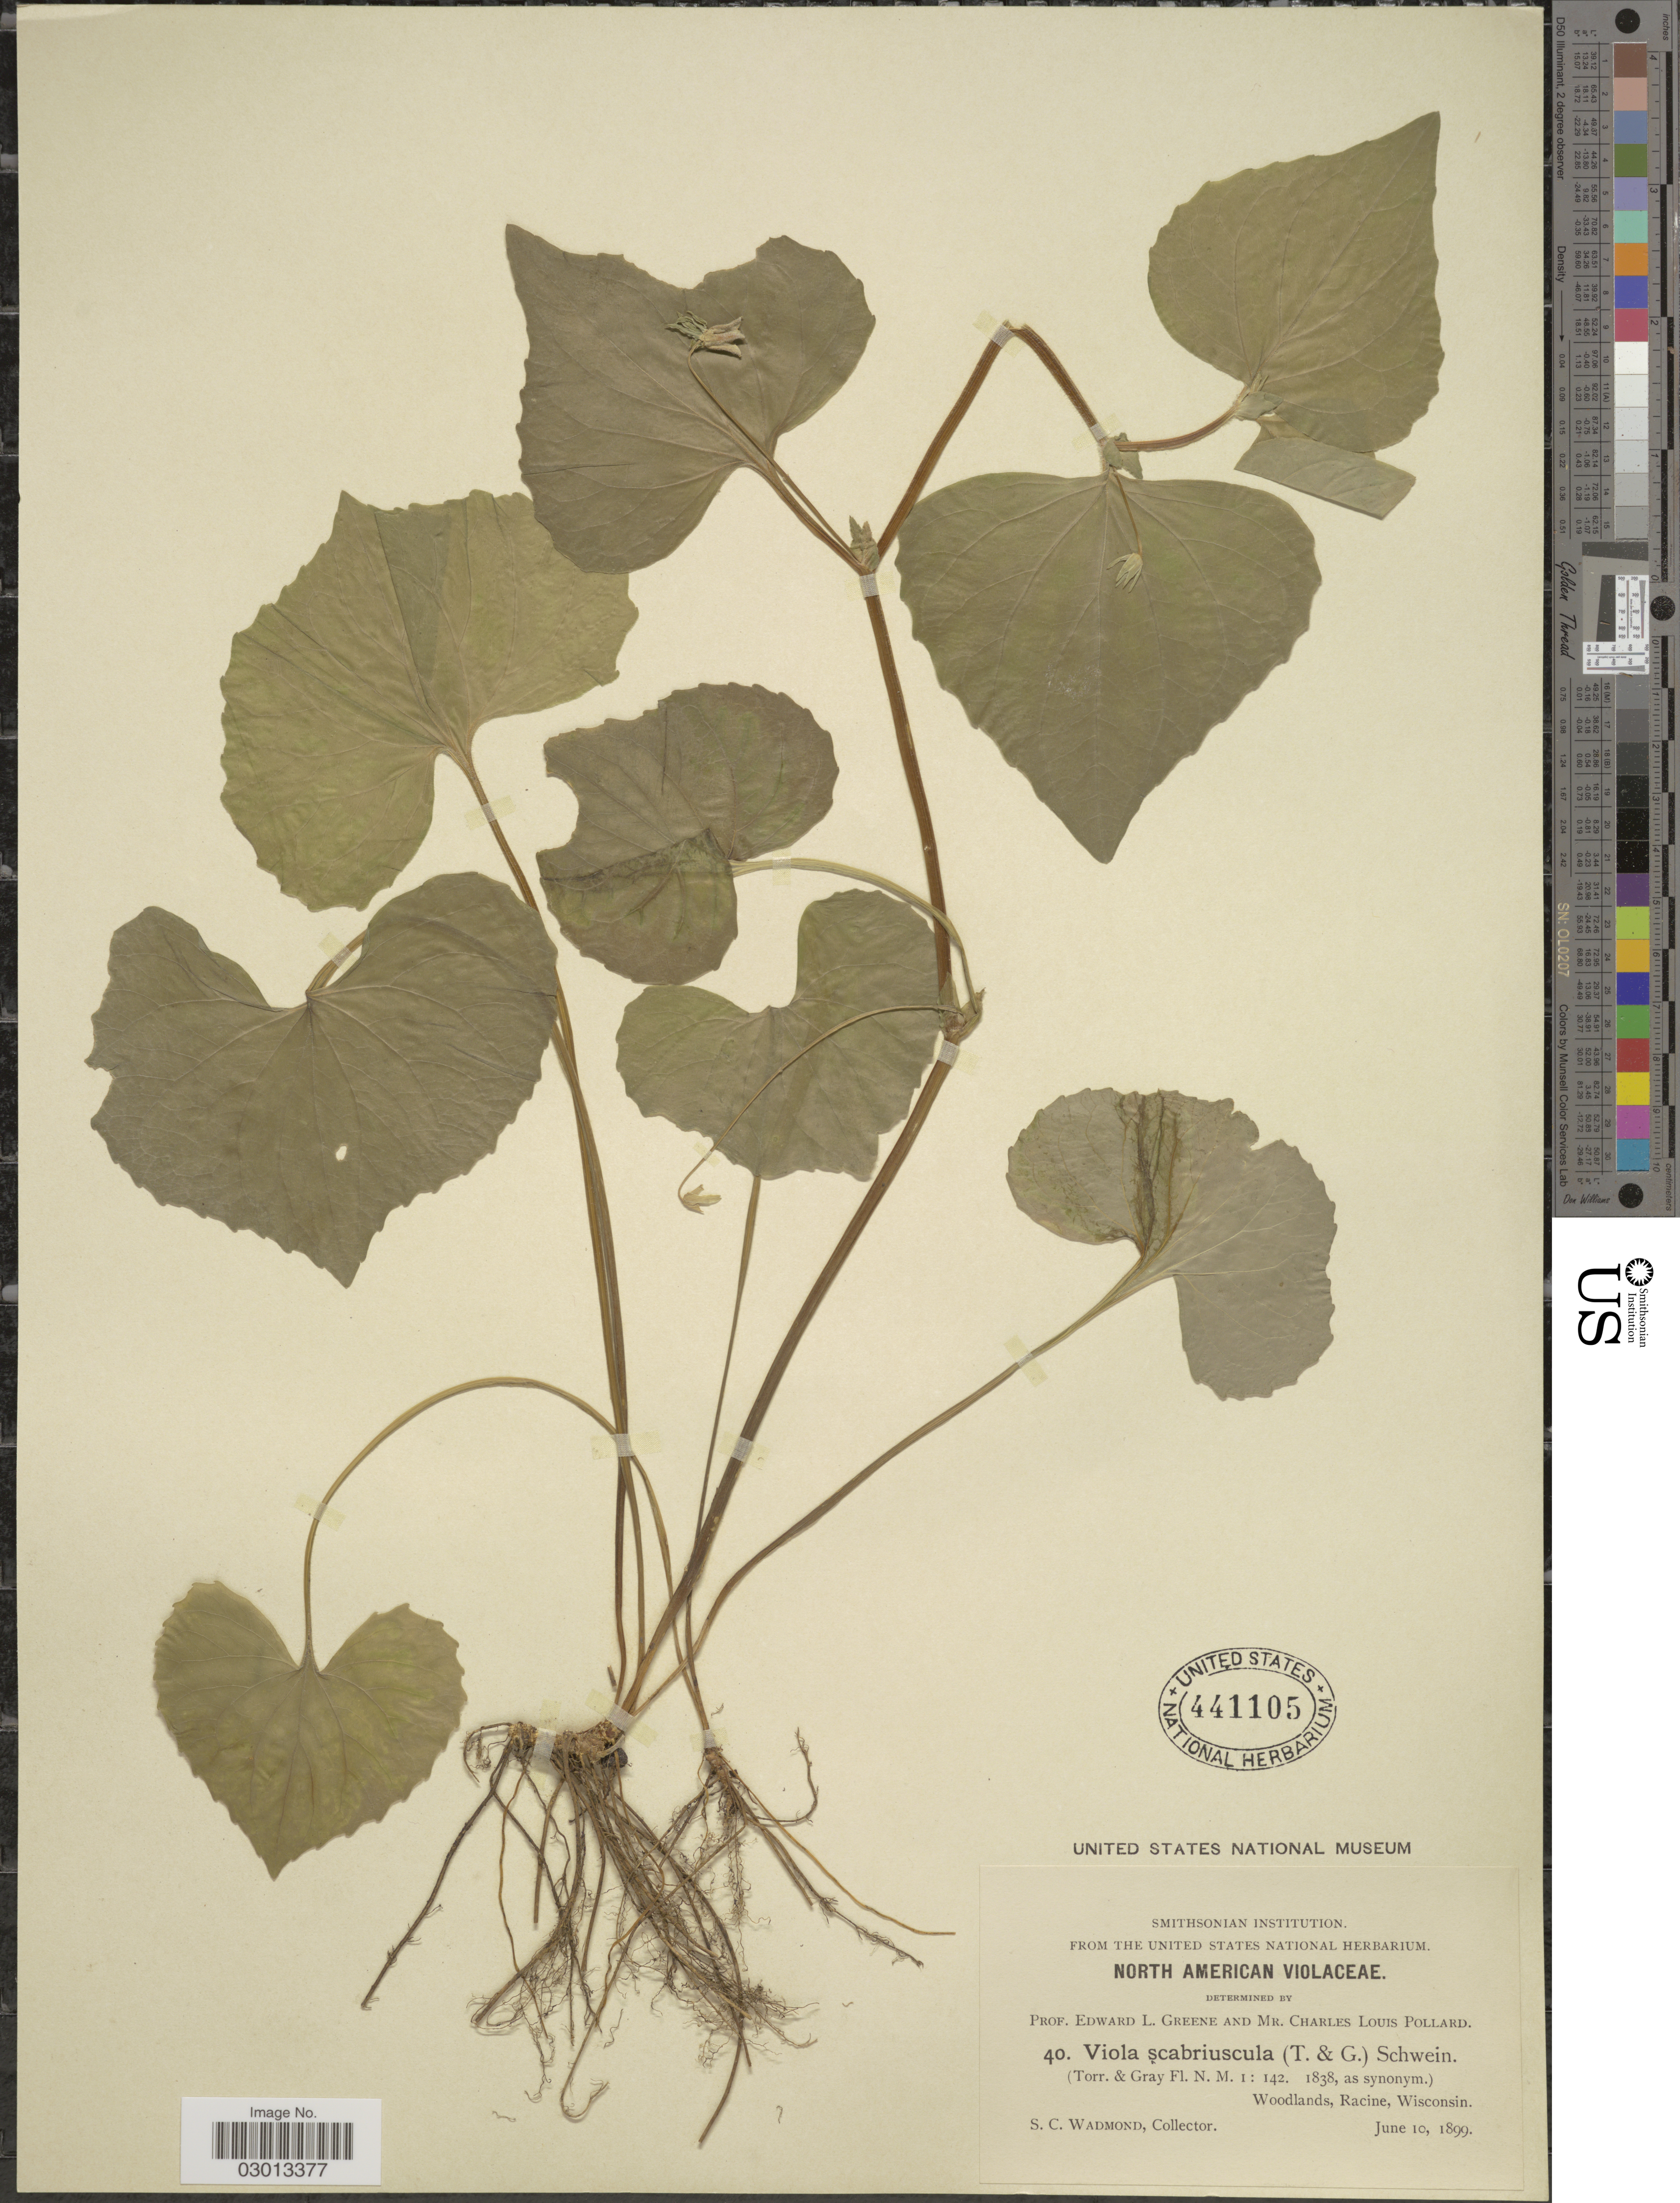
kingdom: Plantae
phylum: Tracheophyta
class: Magnoliopsida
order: Malpighiales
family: Violaceae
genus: Viola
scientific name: Viola pensylvanica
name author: Michx.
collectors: S. Wadmond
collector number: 40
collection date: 1899-06-10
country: United States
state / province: Wisconsin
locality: Woodlands, Racine.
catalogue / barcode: US 441105